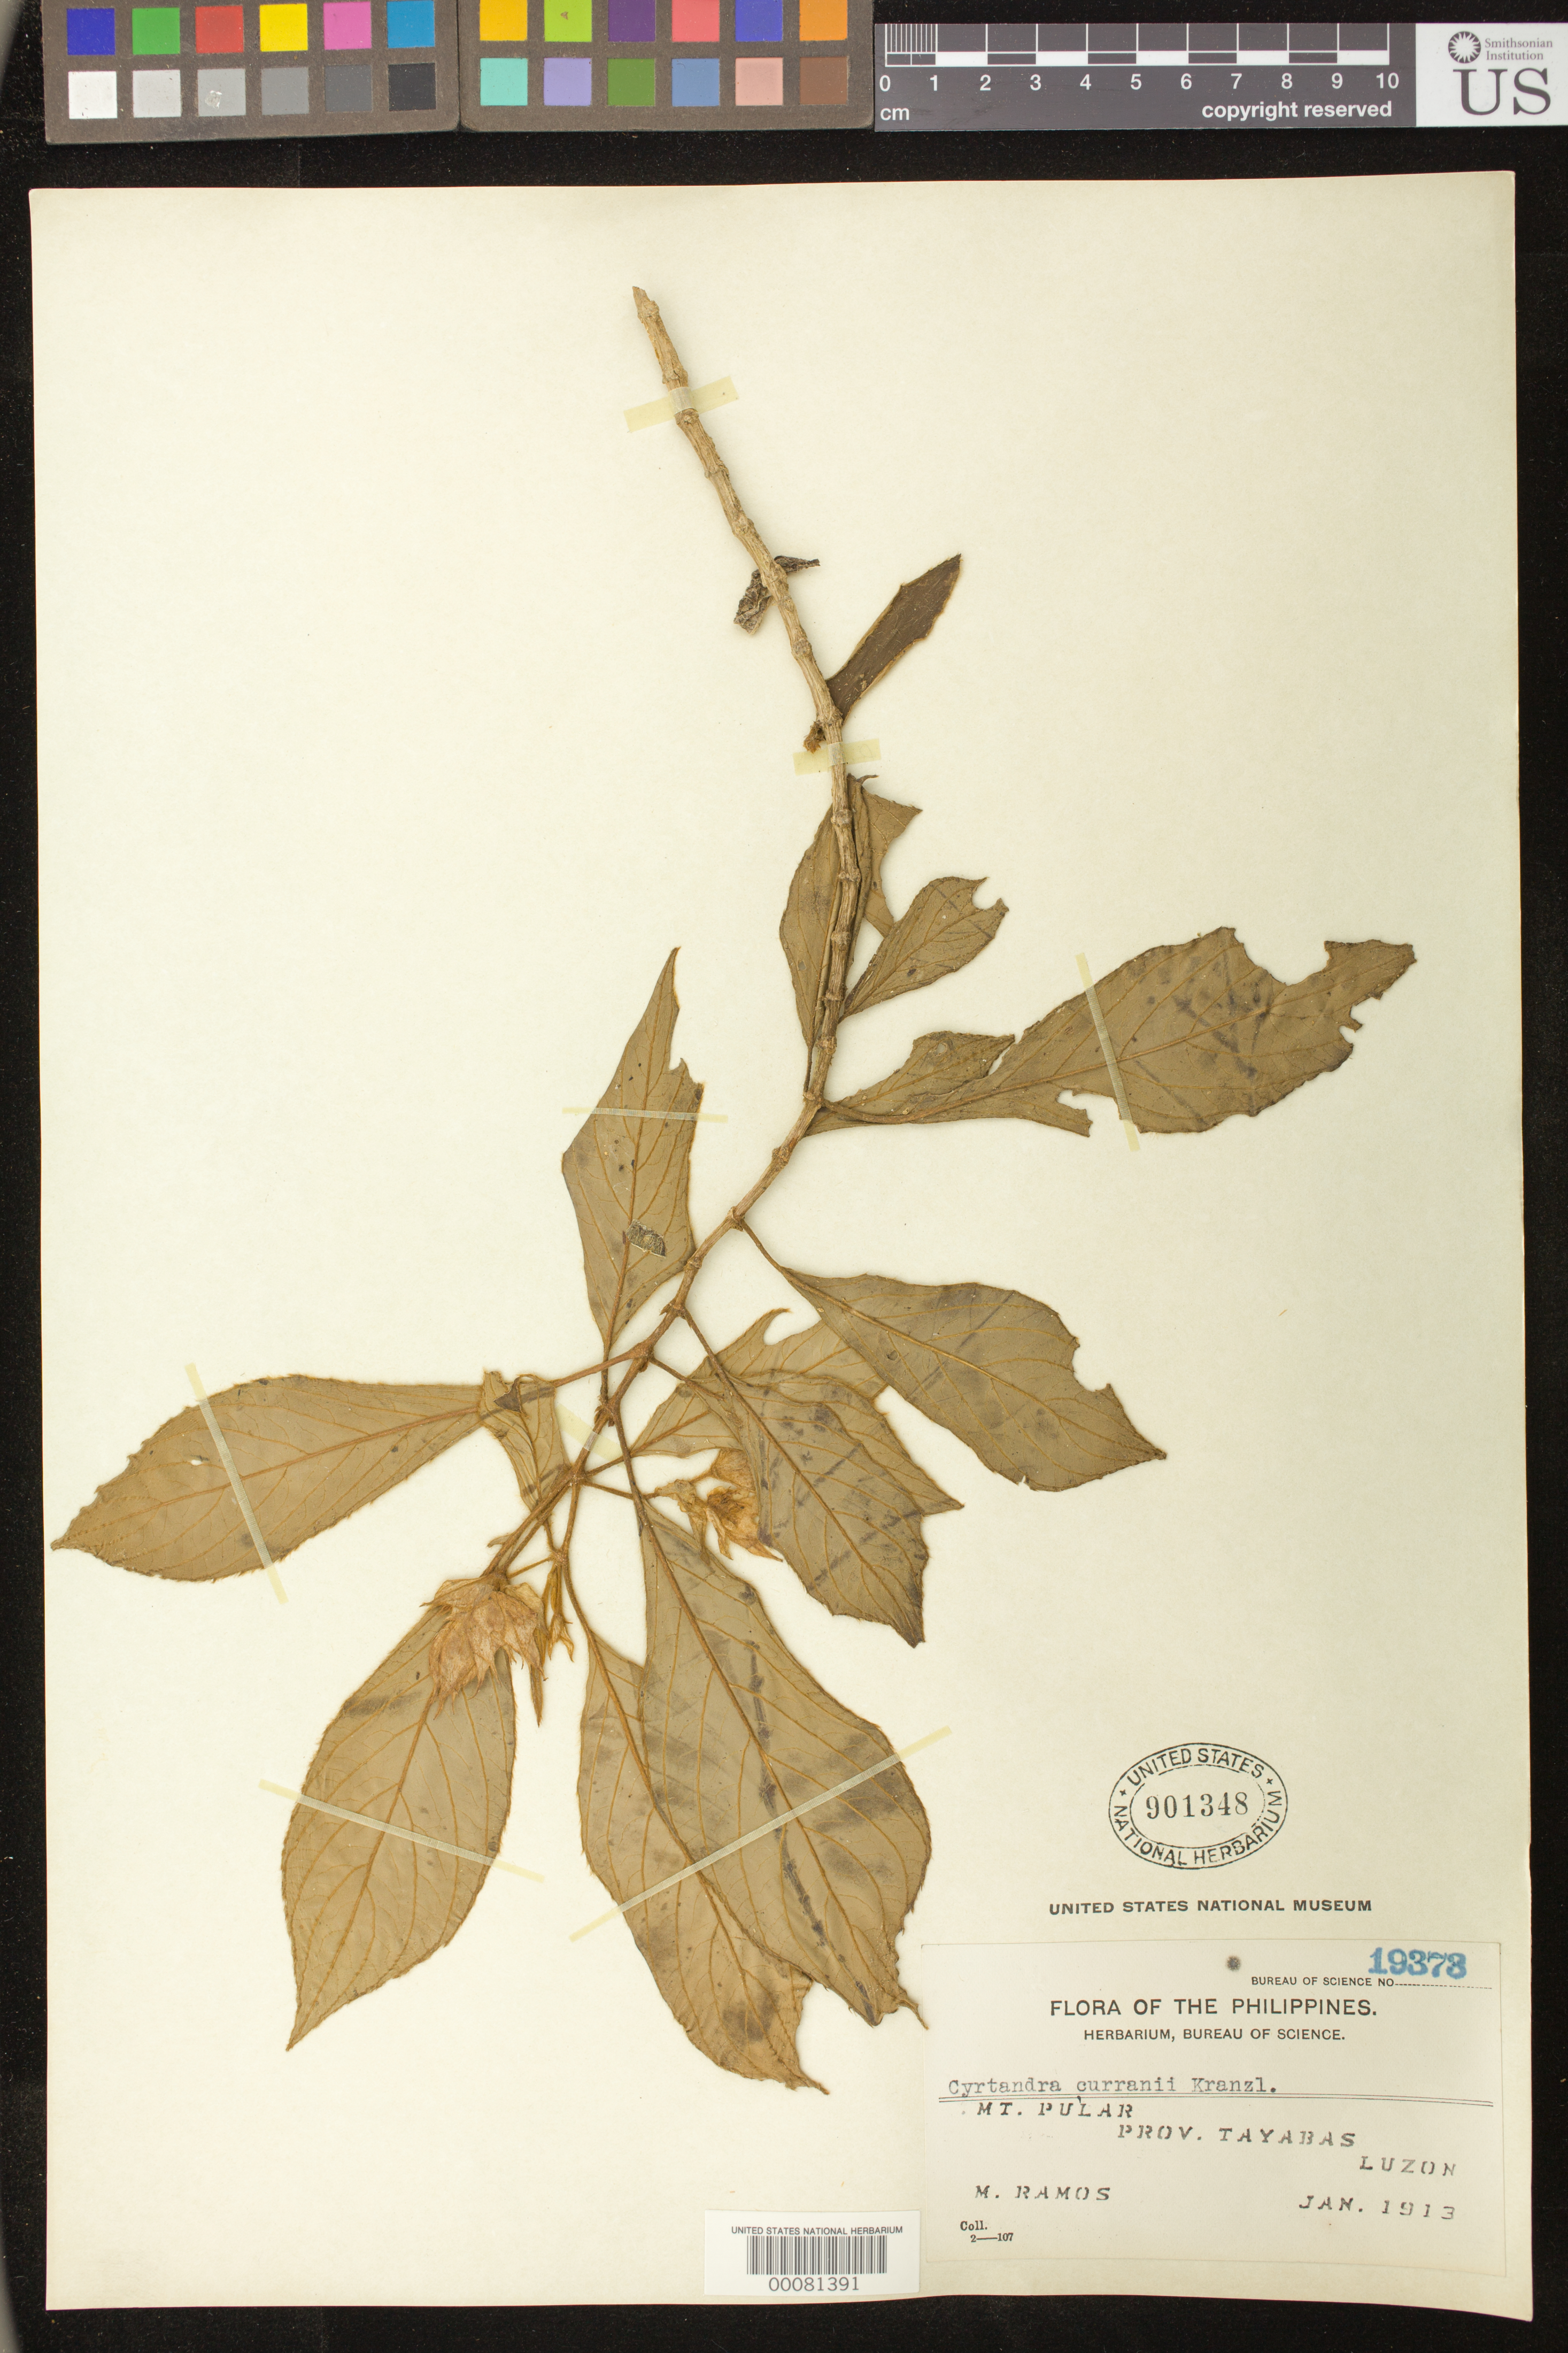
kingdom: Plantae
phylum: Tracheophyta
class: Magnoliopsida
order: Lamiales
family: Gesneriaceae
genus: Cyrtandra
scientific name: Cyrtandra curranii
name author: Kraenzl.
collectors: M. Ramos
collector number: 19378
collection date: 1913-01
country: Philippines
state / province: Calabarzon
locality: Mt. Pular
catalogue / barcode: US 901348